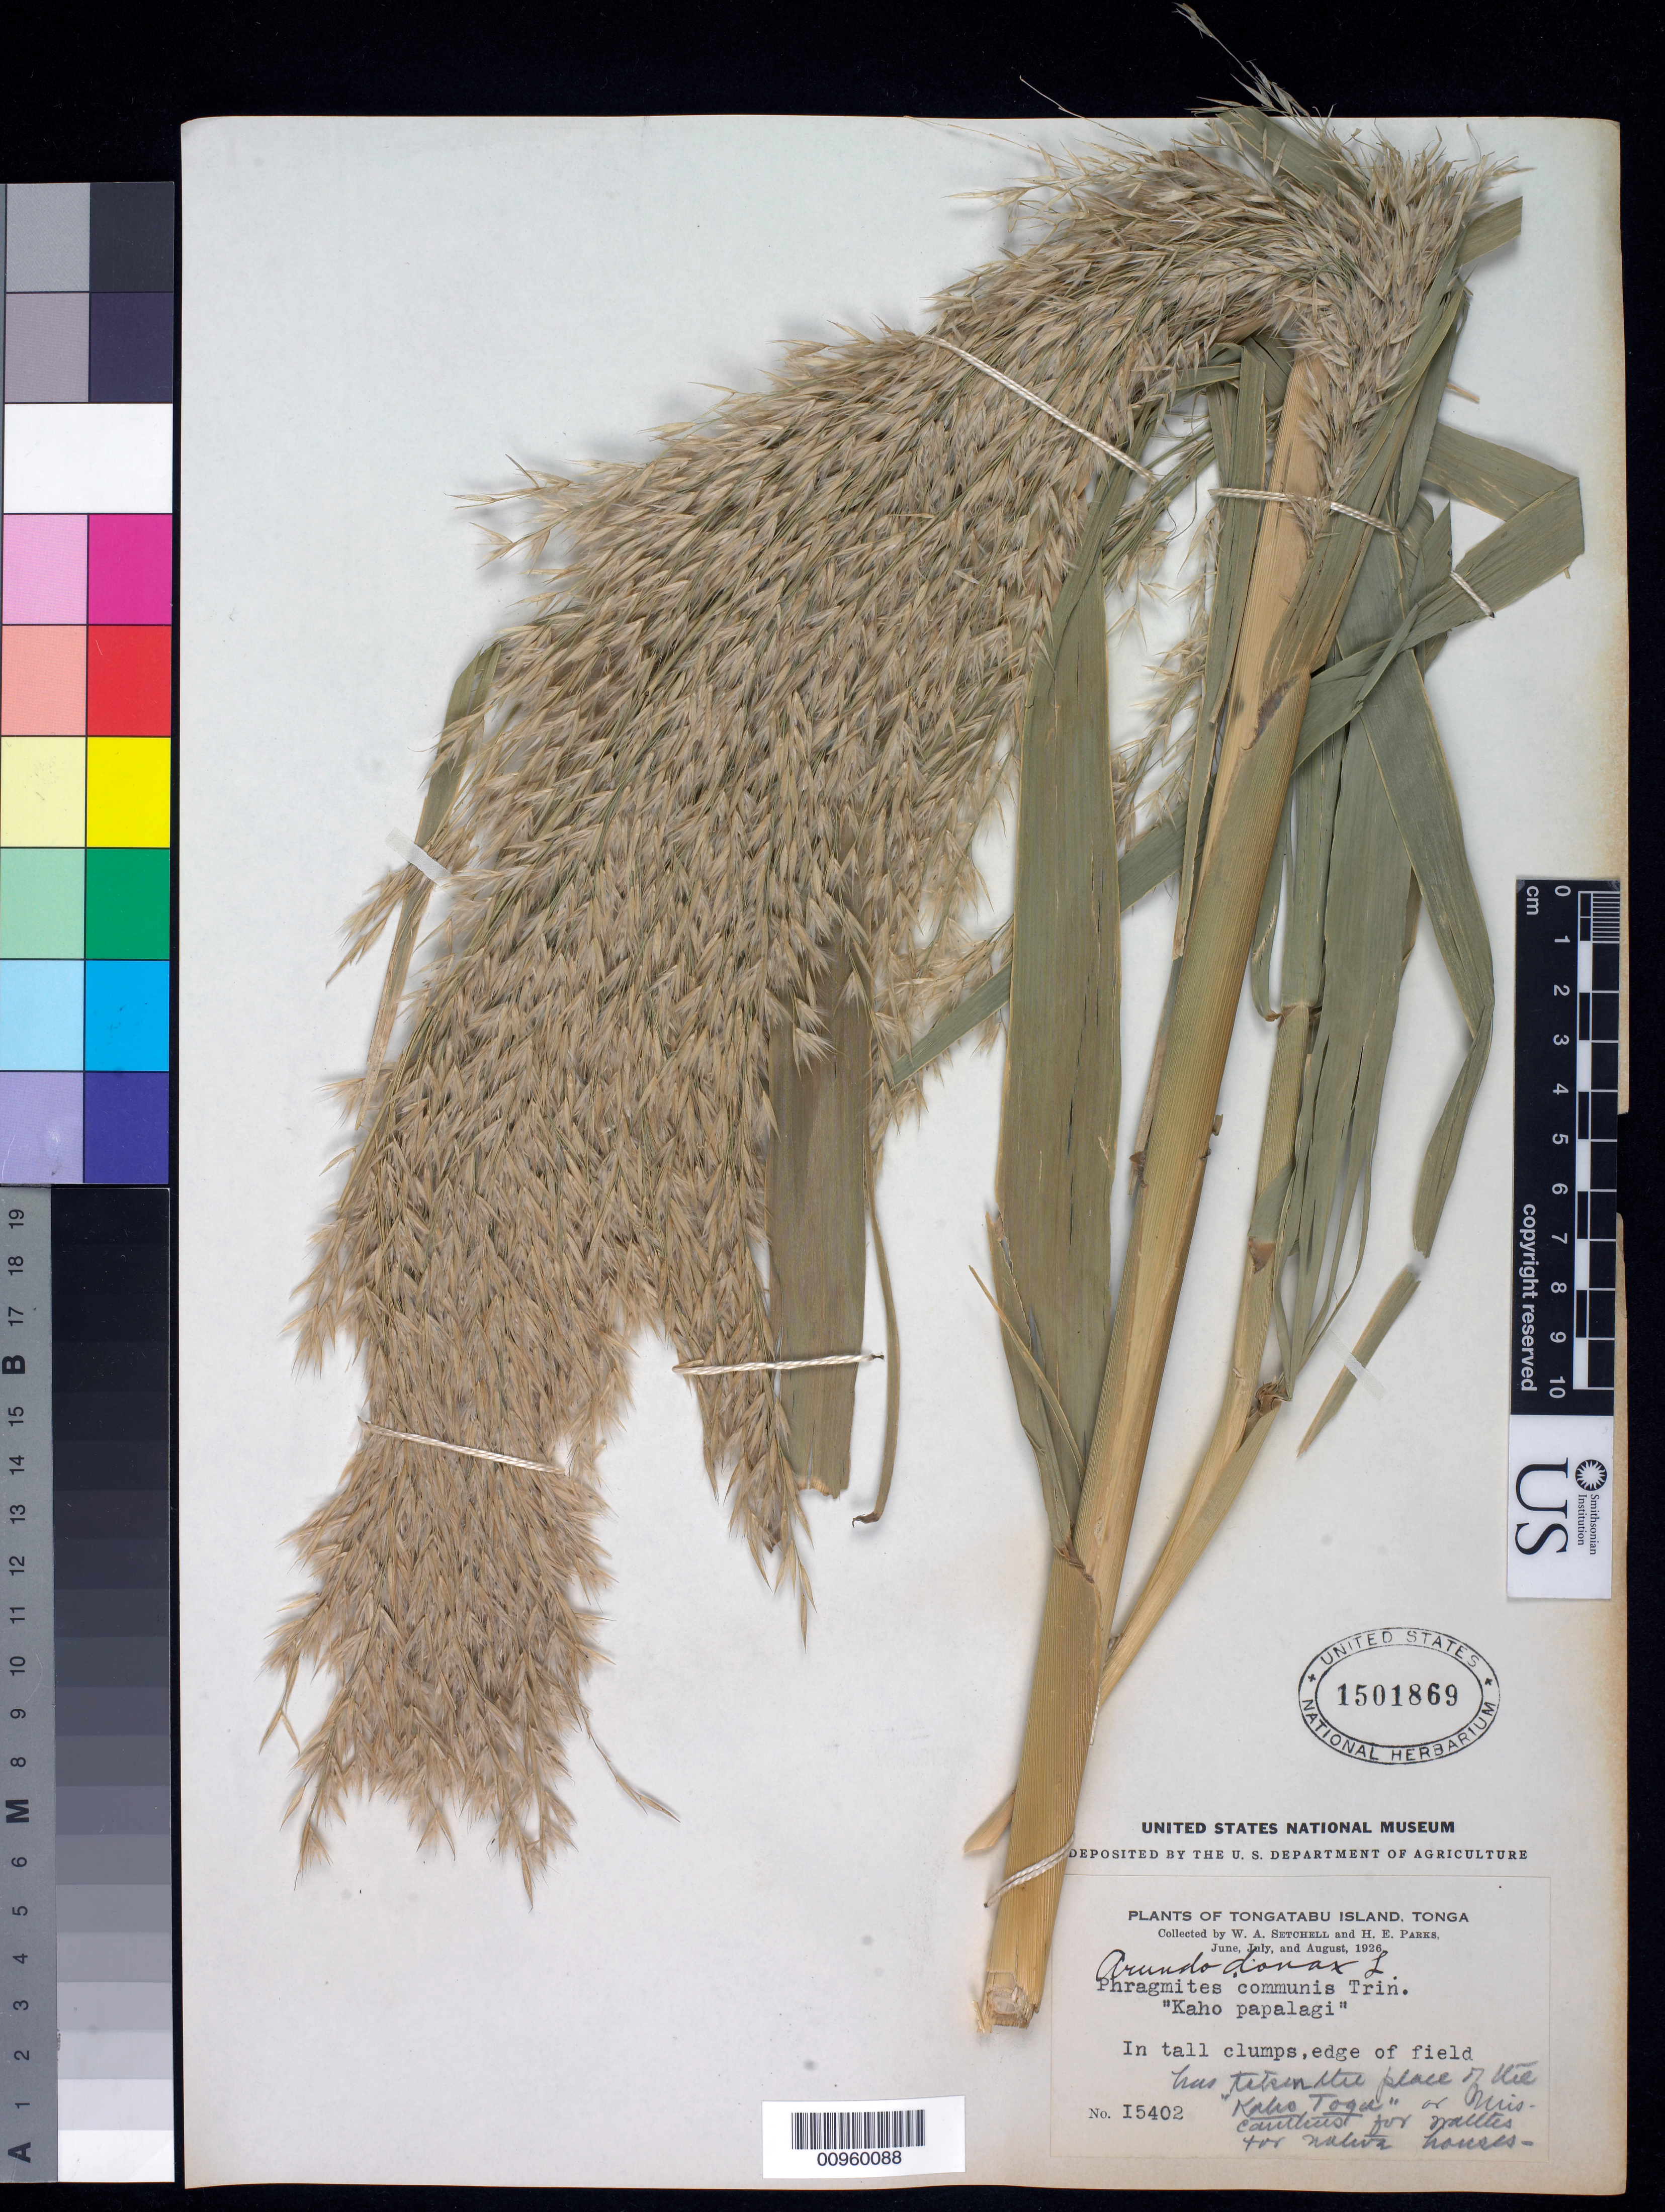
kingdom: Plantae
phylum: Tracheophyta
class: Liliopsida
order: Poales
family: Poaceae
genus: Arundo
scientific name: Arundo donax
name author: L.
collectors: W. Setchell & H. E. Parks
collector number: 15402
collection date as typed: Jun 1926 to Aug 1926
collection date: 1926-06/1926-08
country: Tonga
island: Tongatapu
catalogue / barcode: US 1501869